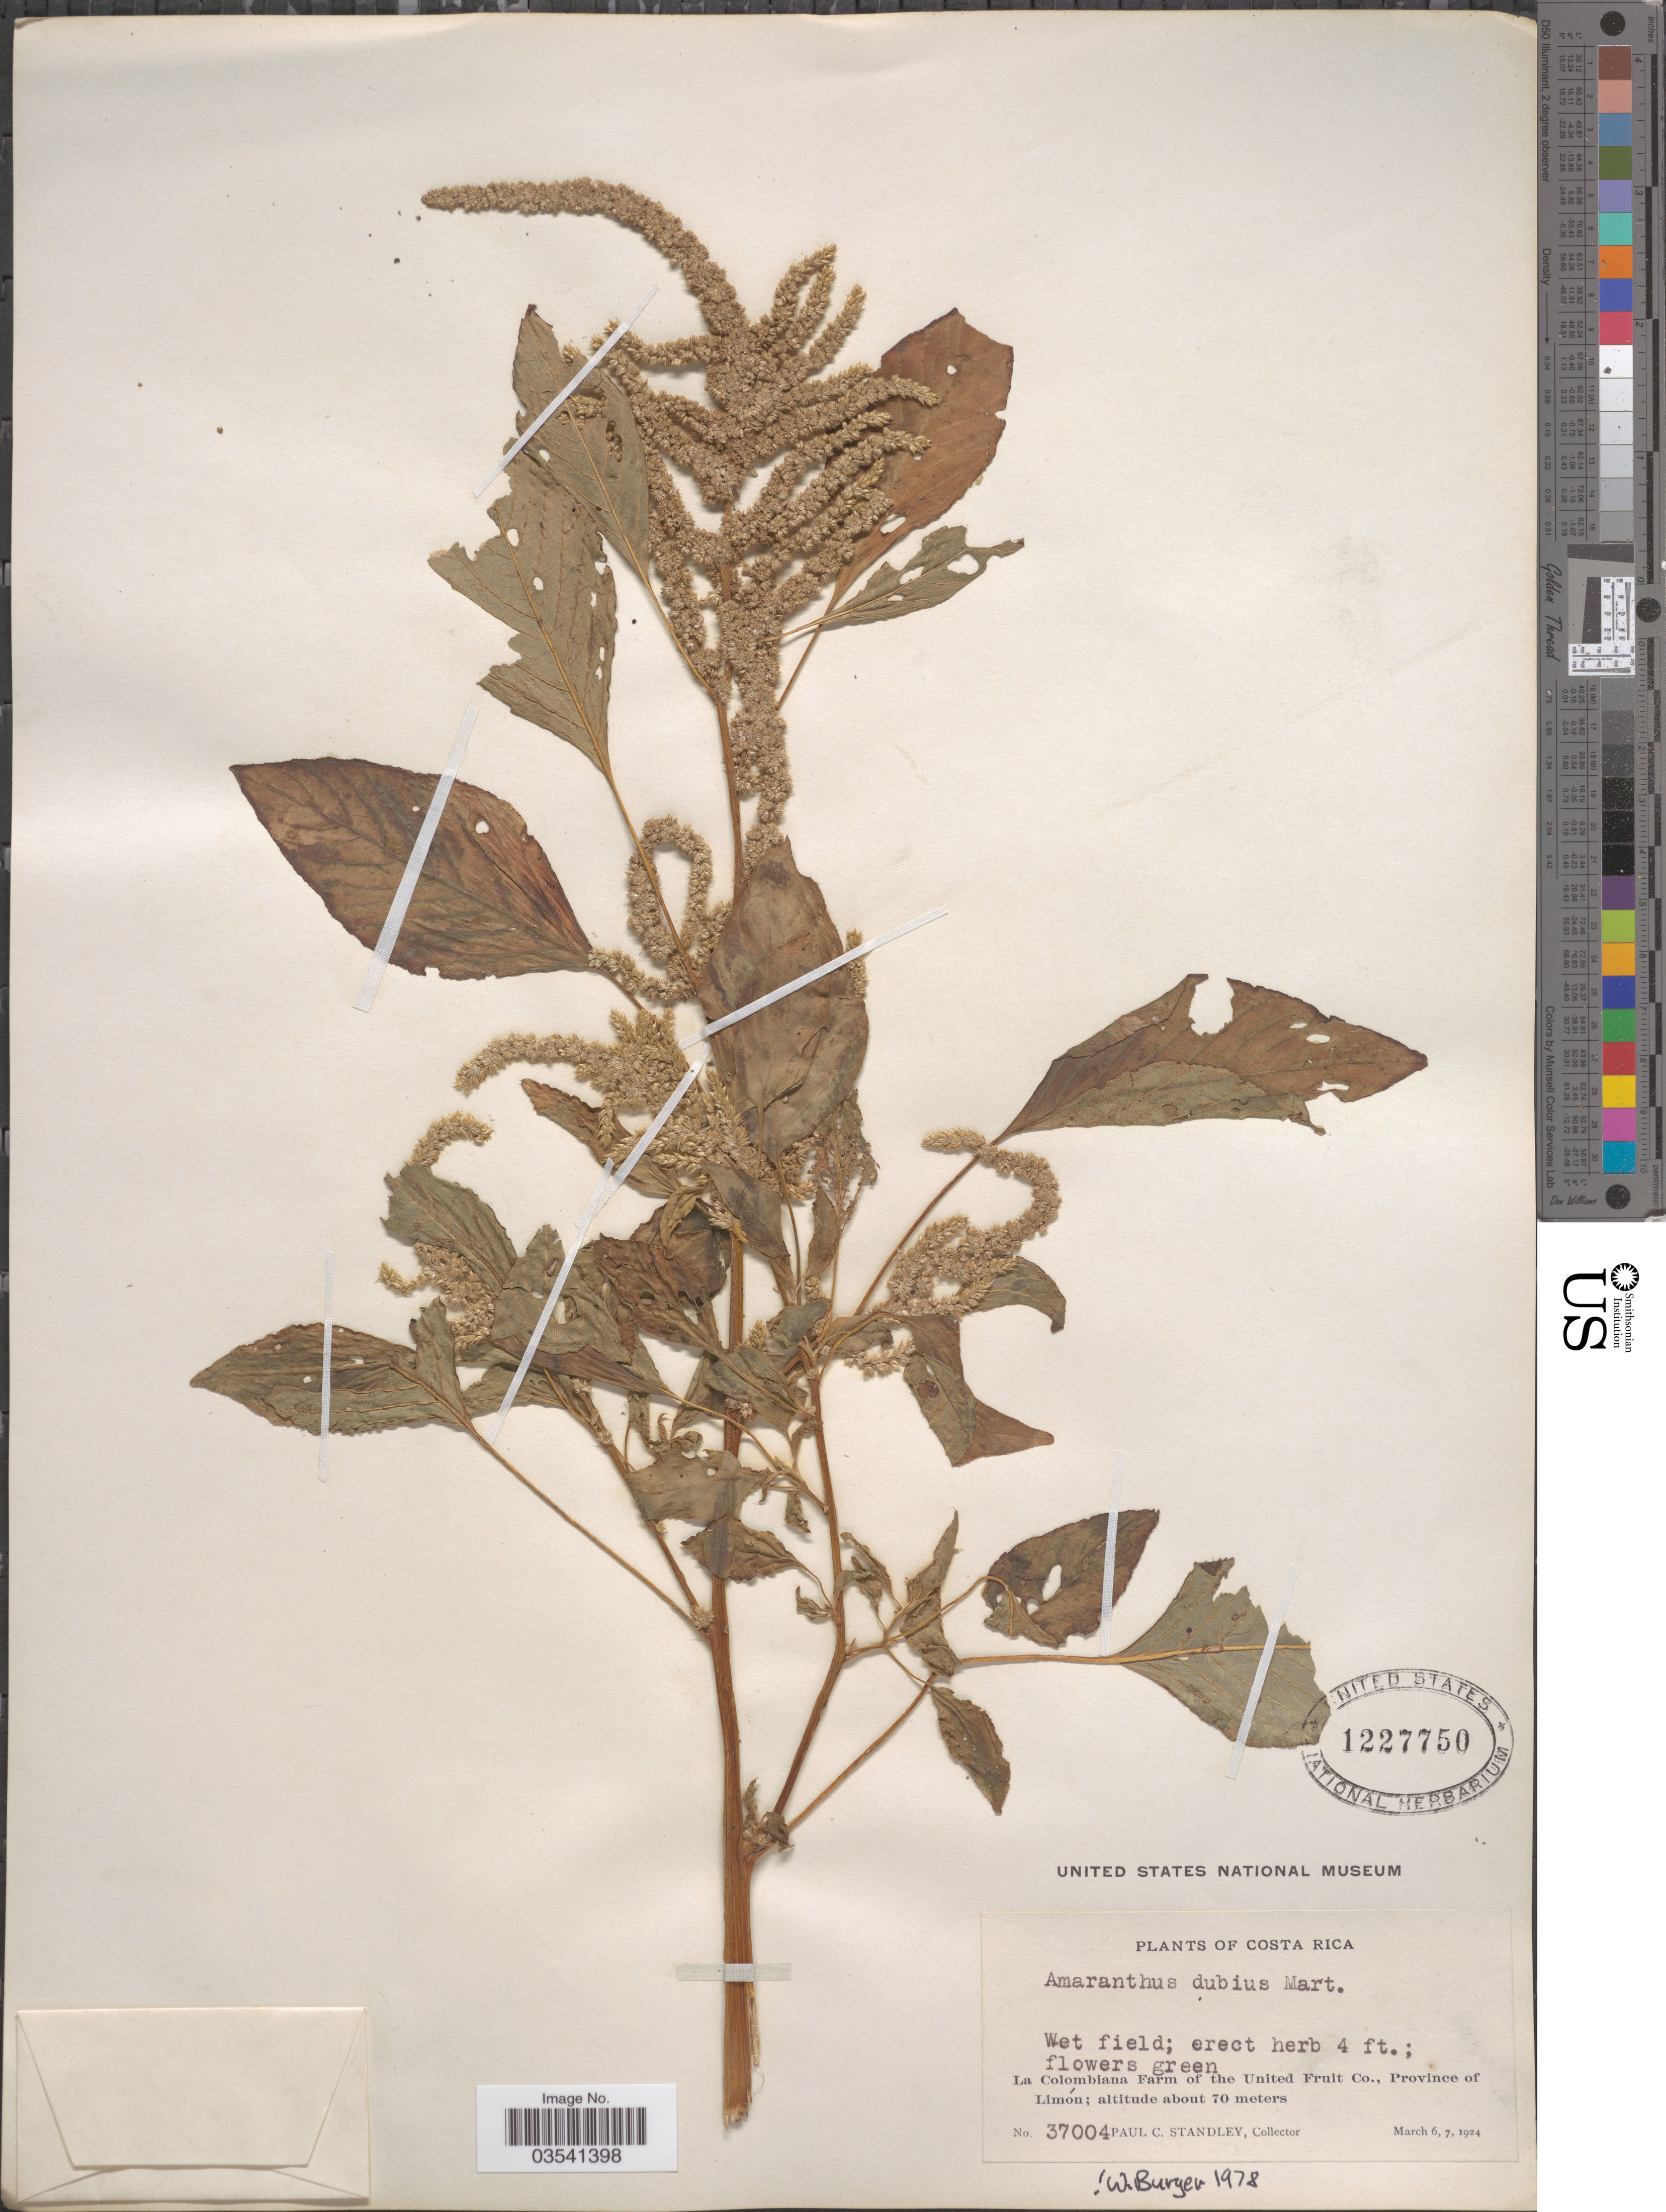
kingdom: Plantae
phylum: Tracheophyta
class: Magnoliopsida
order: Caryophyllales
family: Amaranthaceae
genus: Amaranthus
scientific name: Amaranthus dubius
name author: Mart. ex Thell.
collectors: P. C. Standley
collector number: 37004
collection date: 1924-03-06/1924-03-07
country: Costa Rica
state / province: Limón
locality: La Colombiana Farm of the United Fruit Co.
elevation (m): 70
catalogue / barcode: US 1227750